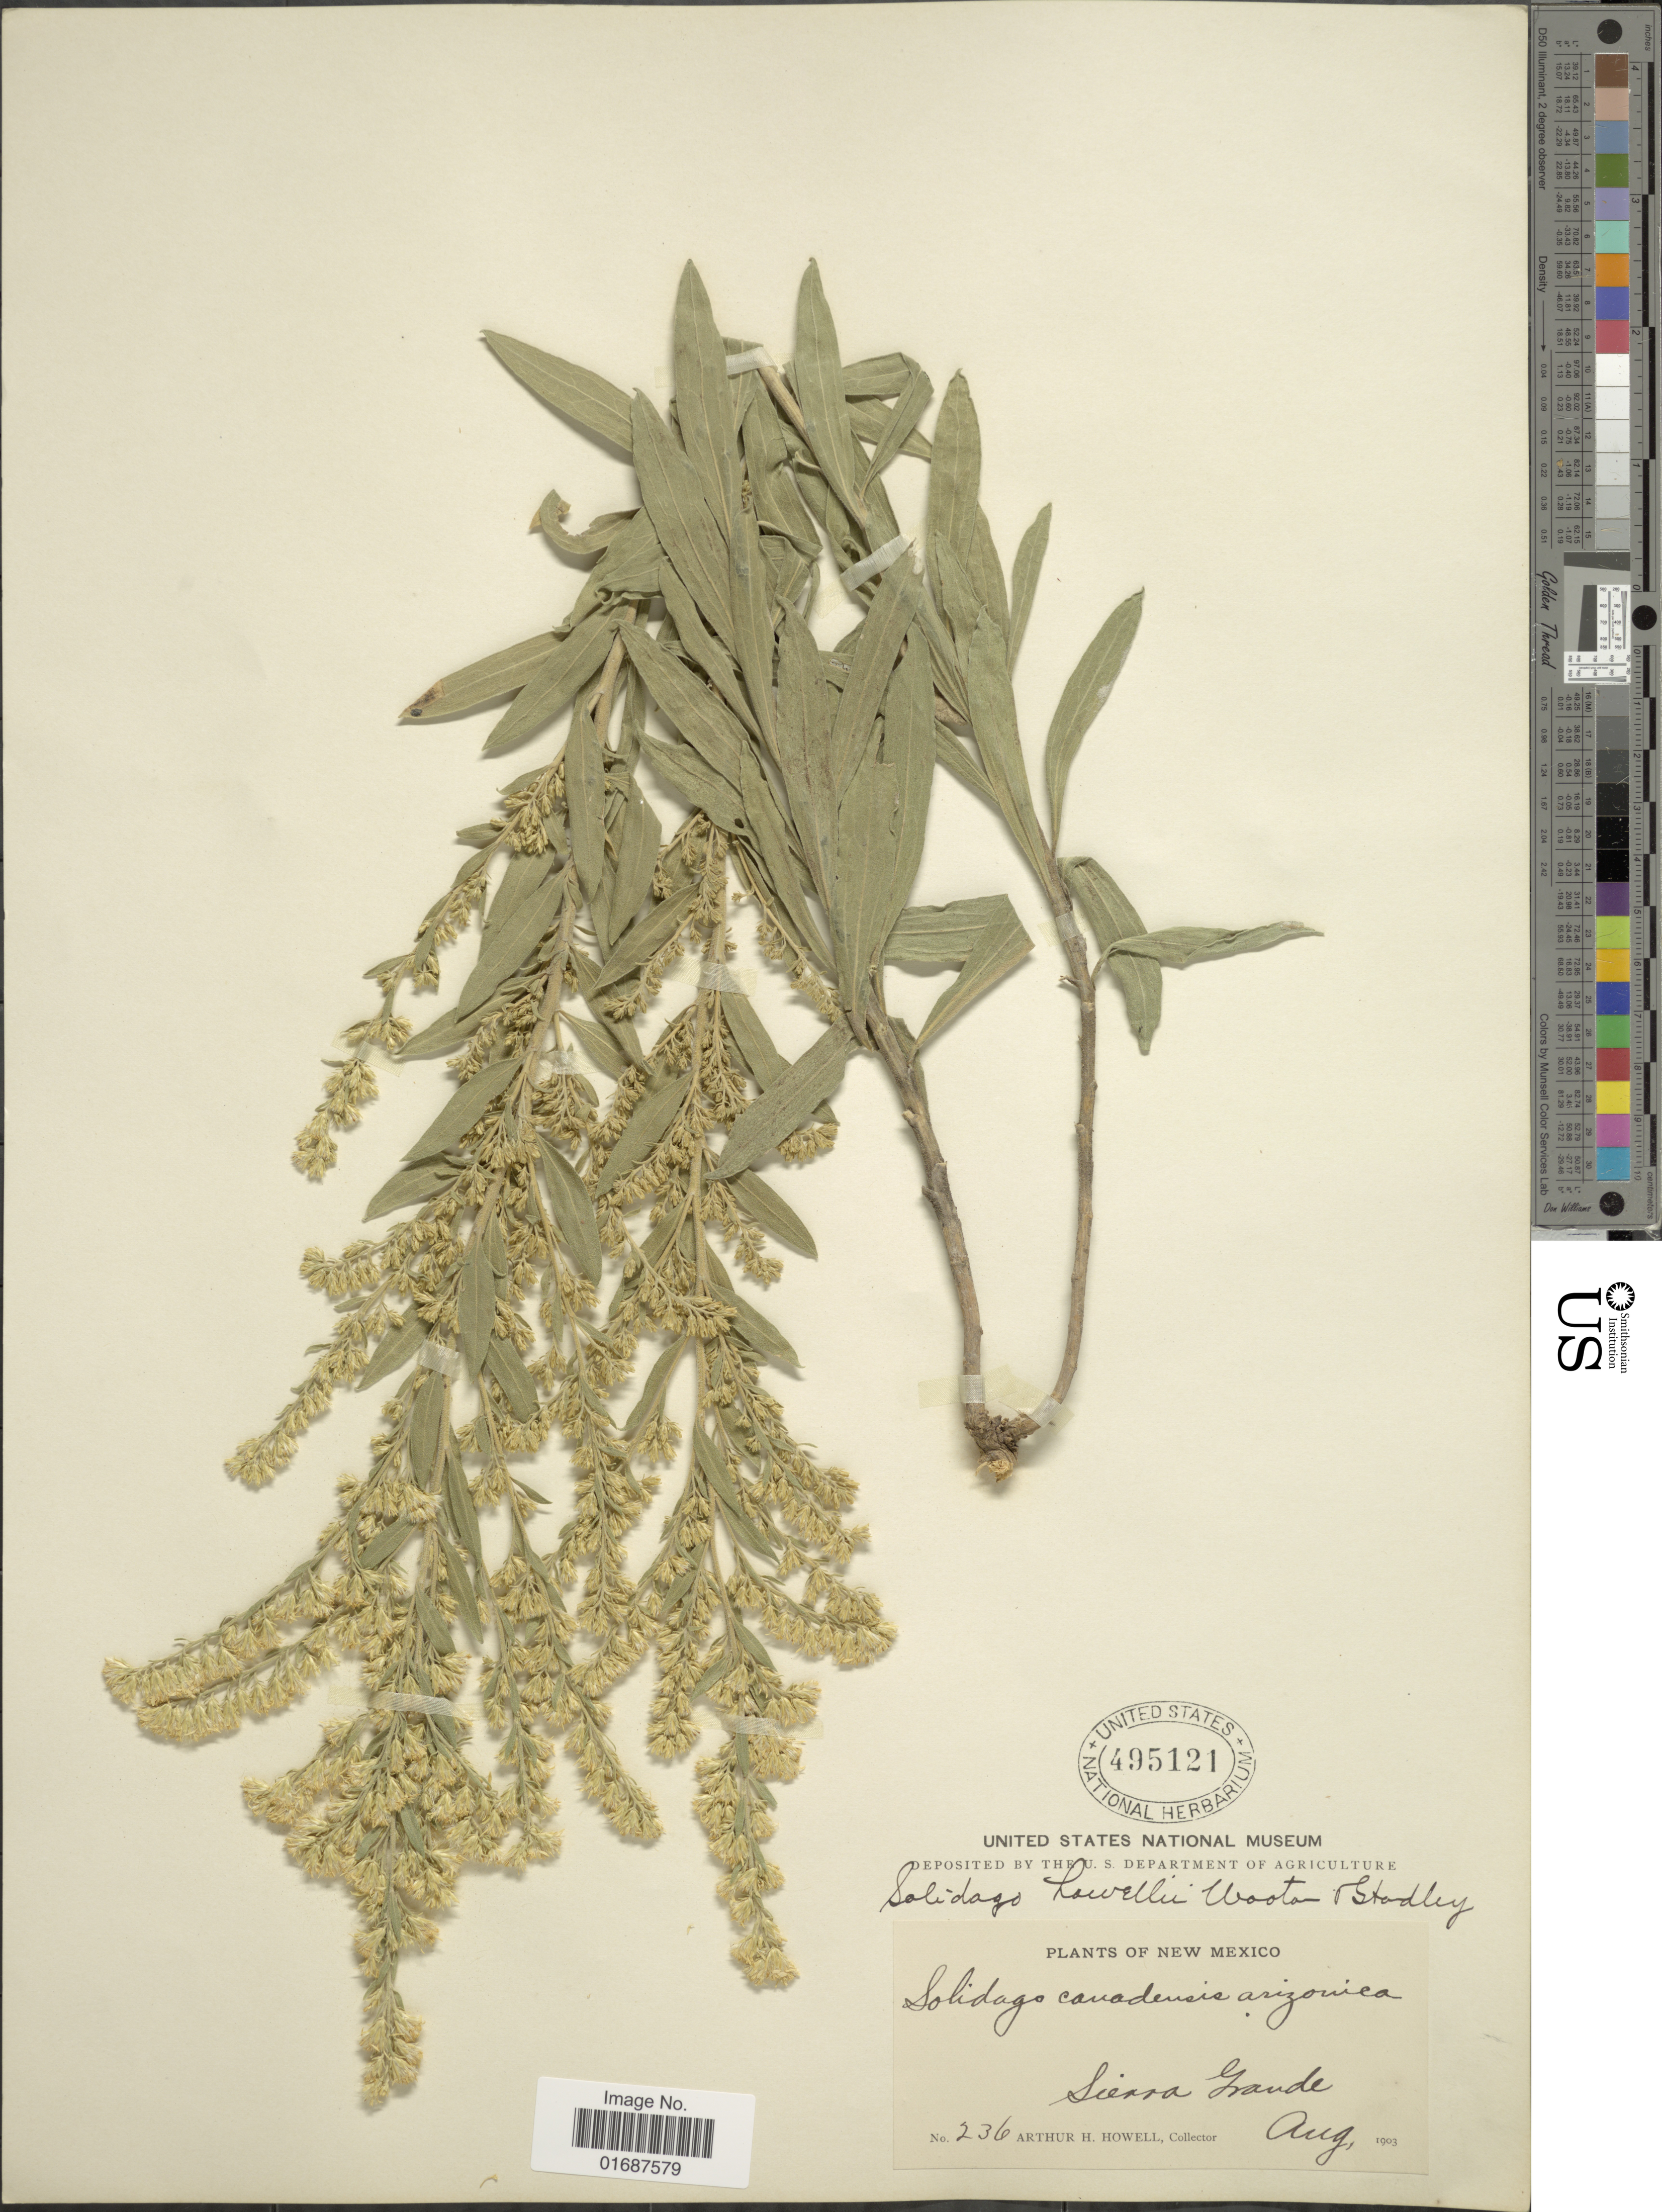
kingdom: Plantae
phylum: Tracheophyta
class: Magnoliopsida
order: Asterales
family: Asteraceae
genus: Solidago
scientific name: Solidago howellii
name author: Wooton & Standl.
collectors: A. Howell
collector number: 236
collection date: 1903-08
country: United States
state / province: New Mexico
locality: Sierra Grande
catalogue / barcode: US 495121